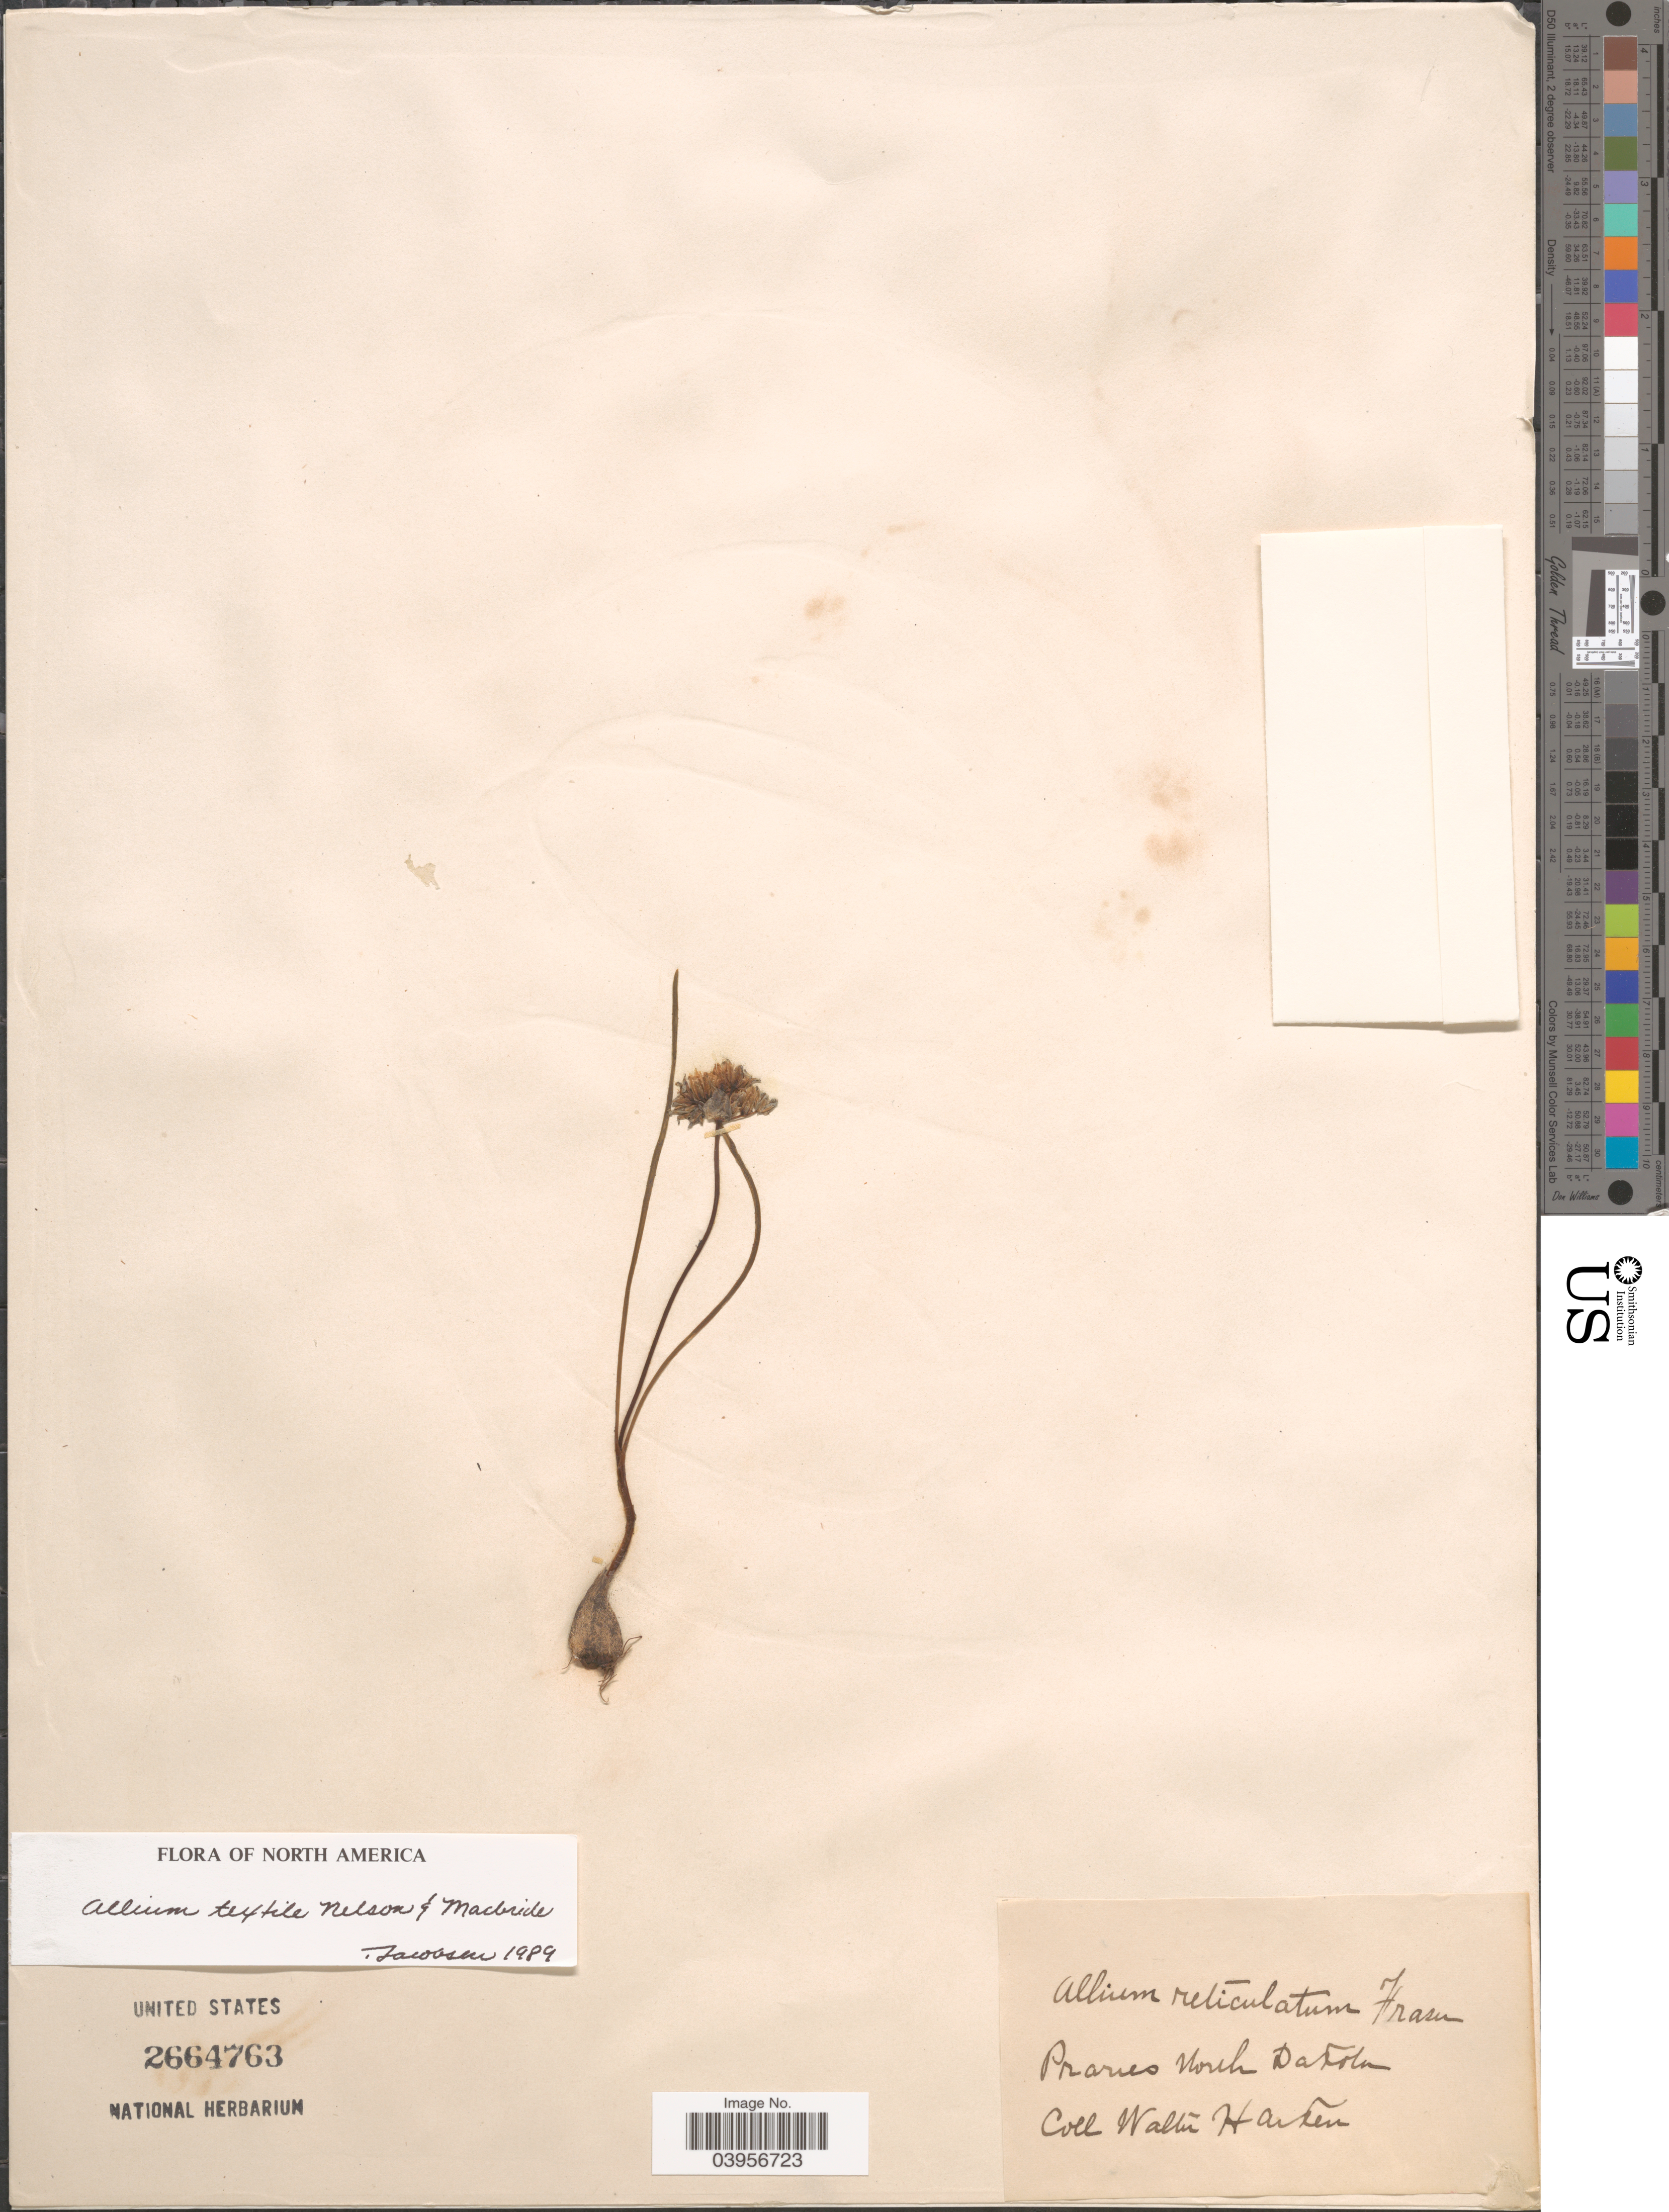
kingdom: Plantae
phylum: Tracheophyta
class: Liliopsida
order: Asparagales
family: Amaryllidaceae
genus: Allium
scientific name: Allium textile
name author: A. Nelson & J.F. Macbr.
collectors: W. Harten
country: United States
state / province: North Dakota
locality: Prairies.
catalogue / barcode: US 2664763